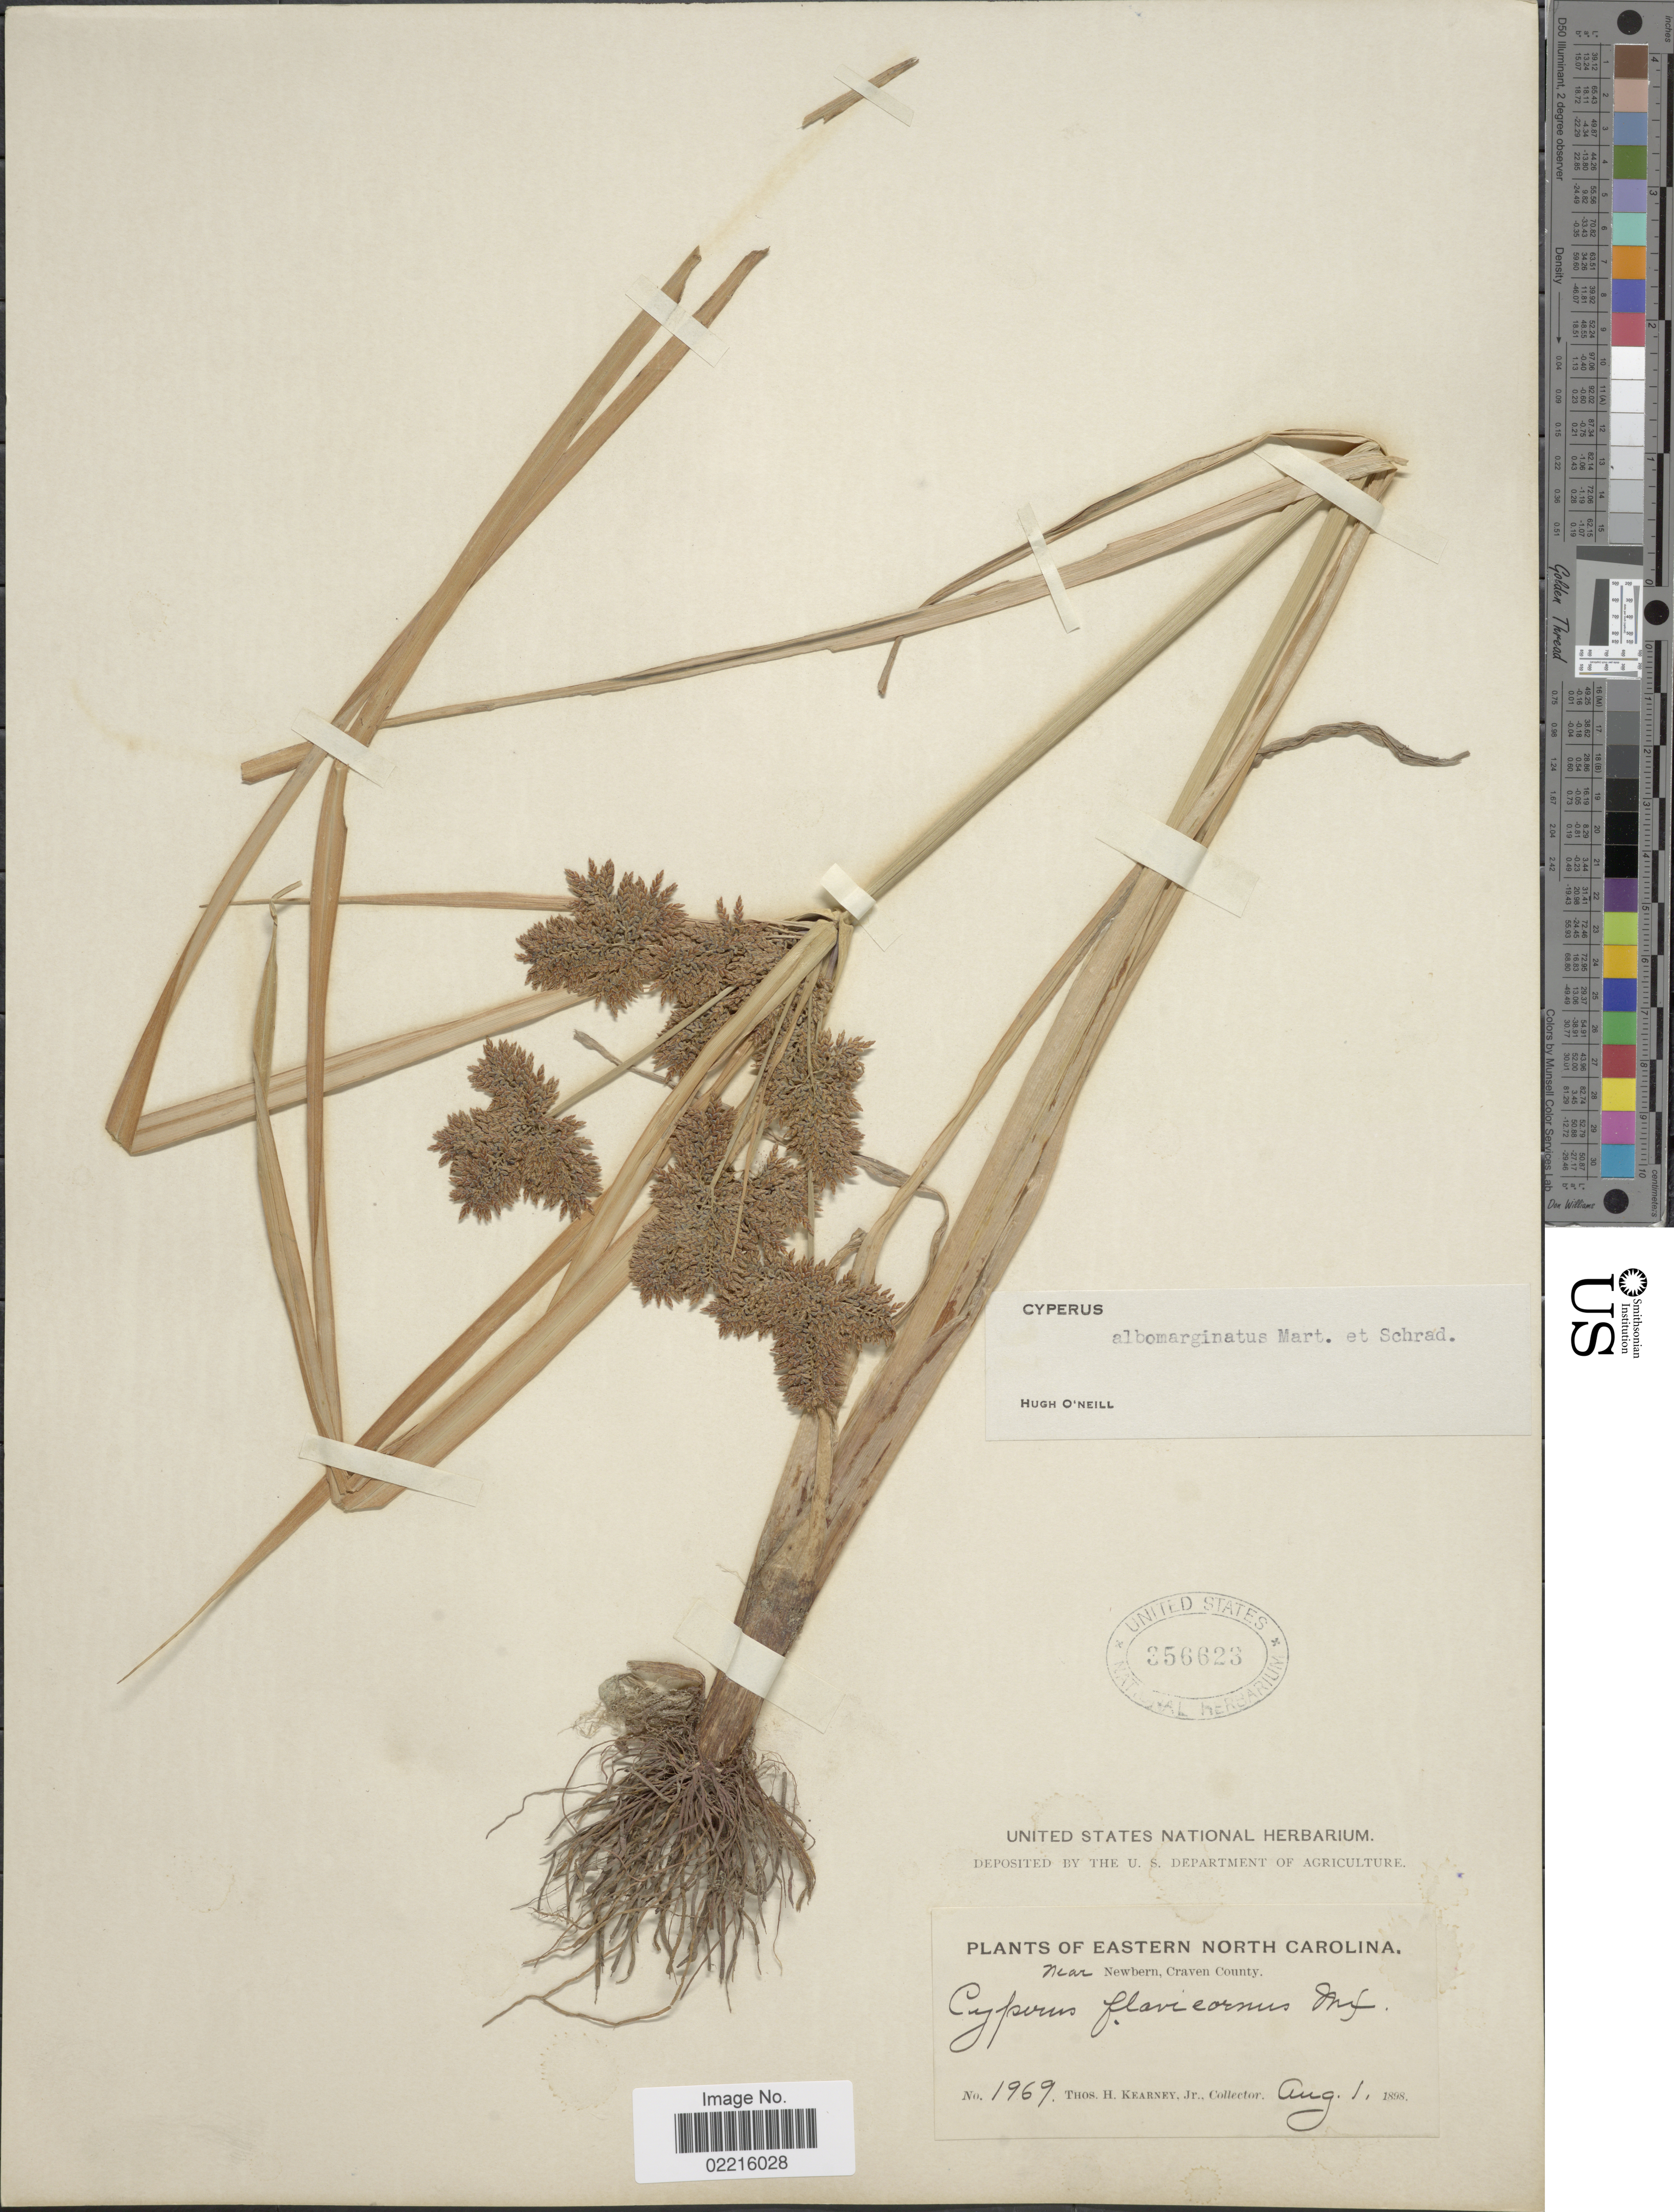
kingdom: Plantae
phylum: Tracheophyta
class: Liliopsida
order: Poales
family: Cyperaceae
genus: Cyperus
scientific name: Cyperus flavicomus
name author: Michx.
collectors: T. H. Kearney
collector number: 1969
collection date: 1898-08-01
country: United States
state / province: North Carolina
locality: Eastern North Carolina, near Newbern, Craven County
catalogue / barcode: US 356623